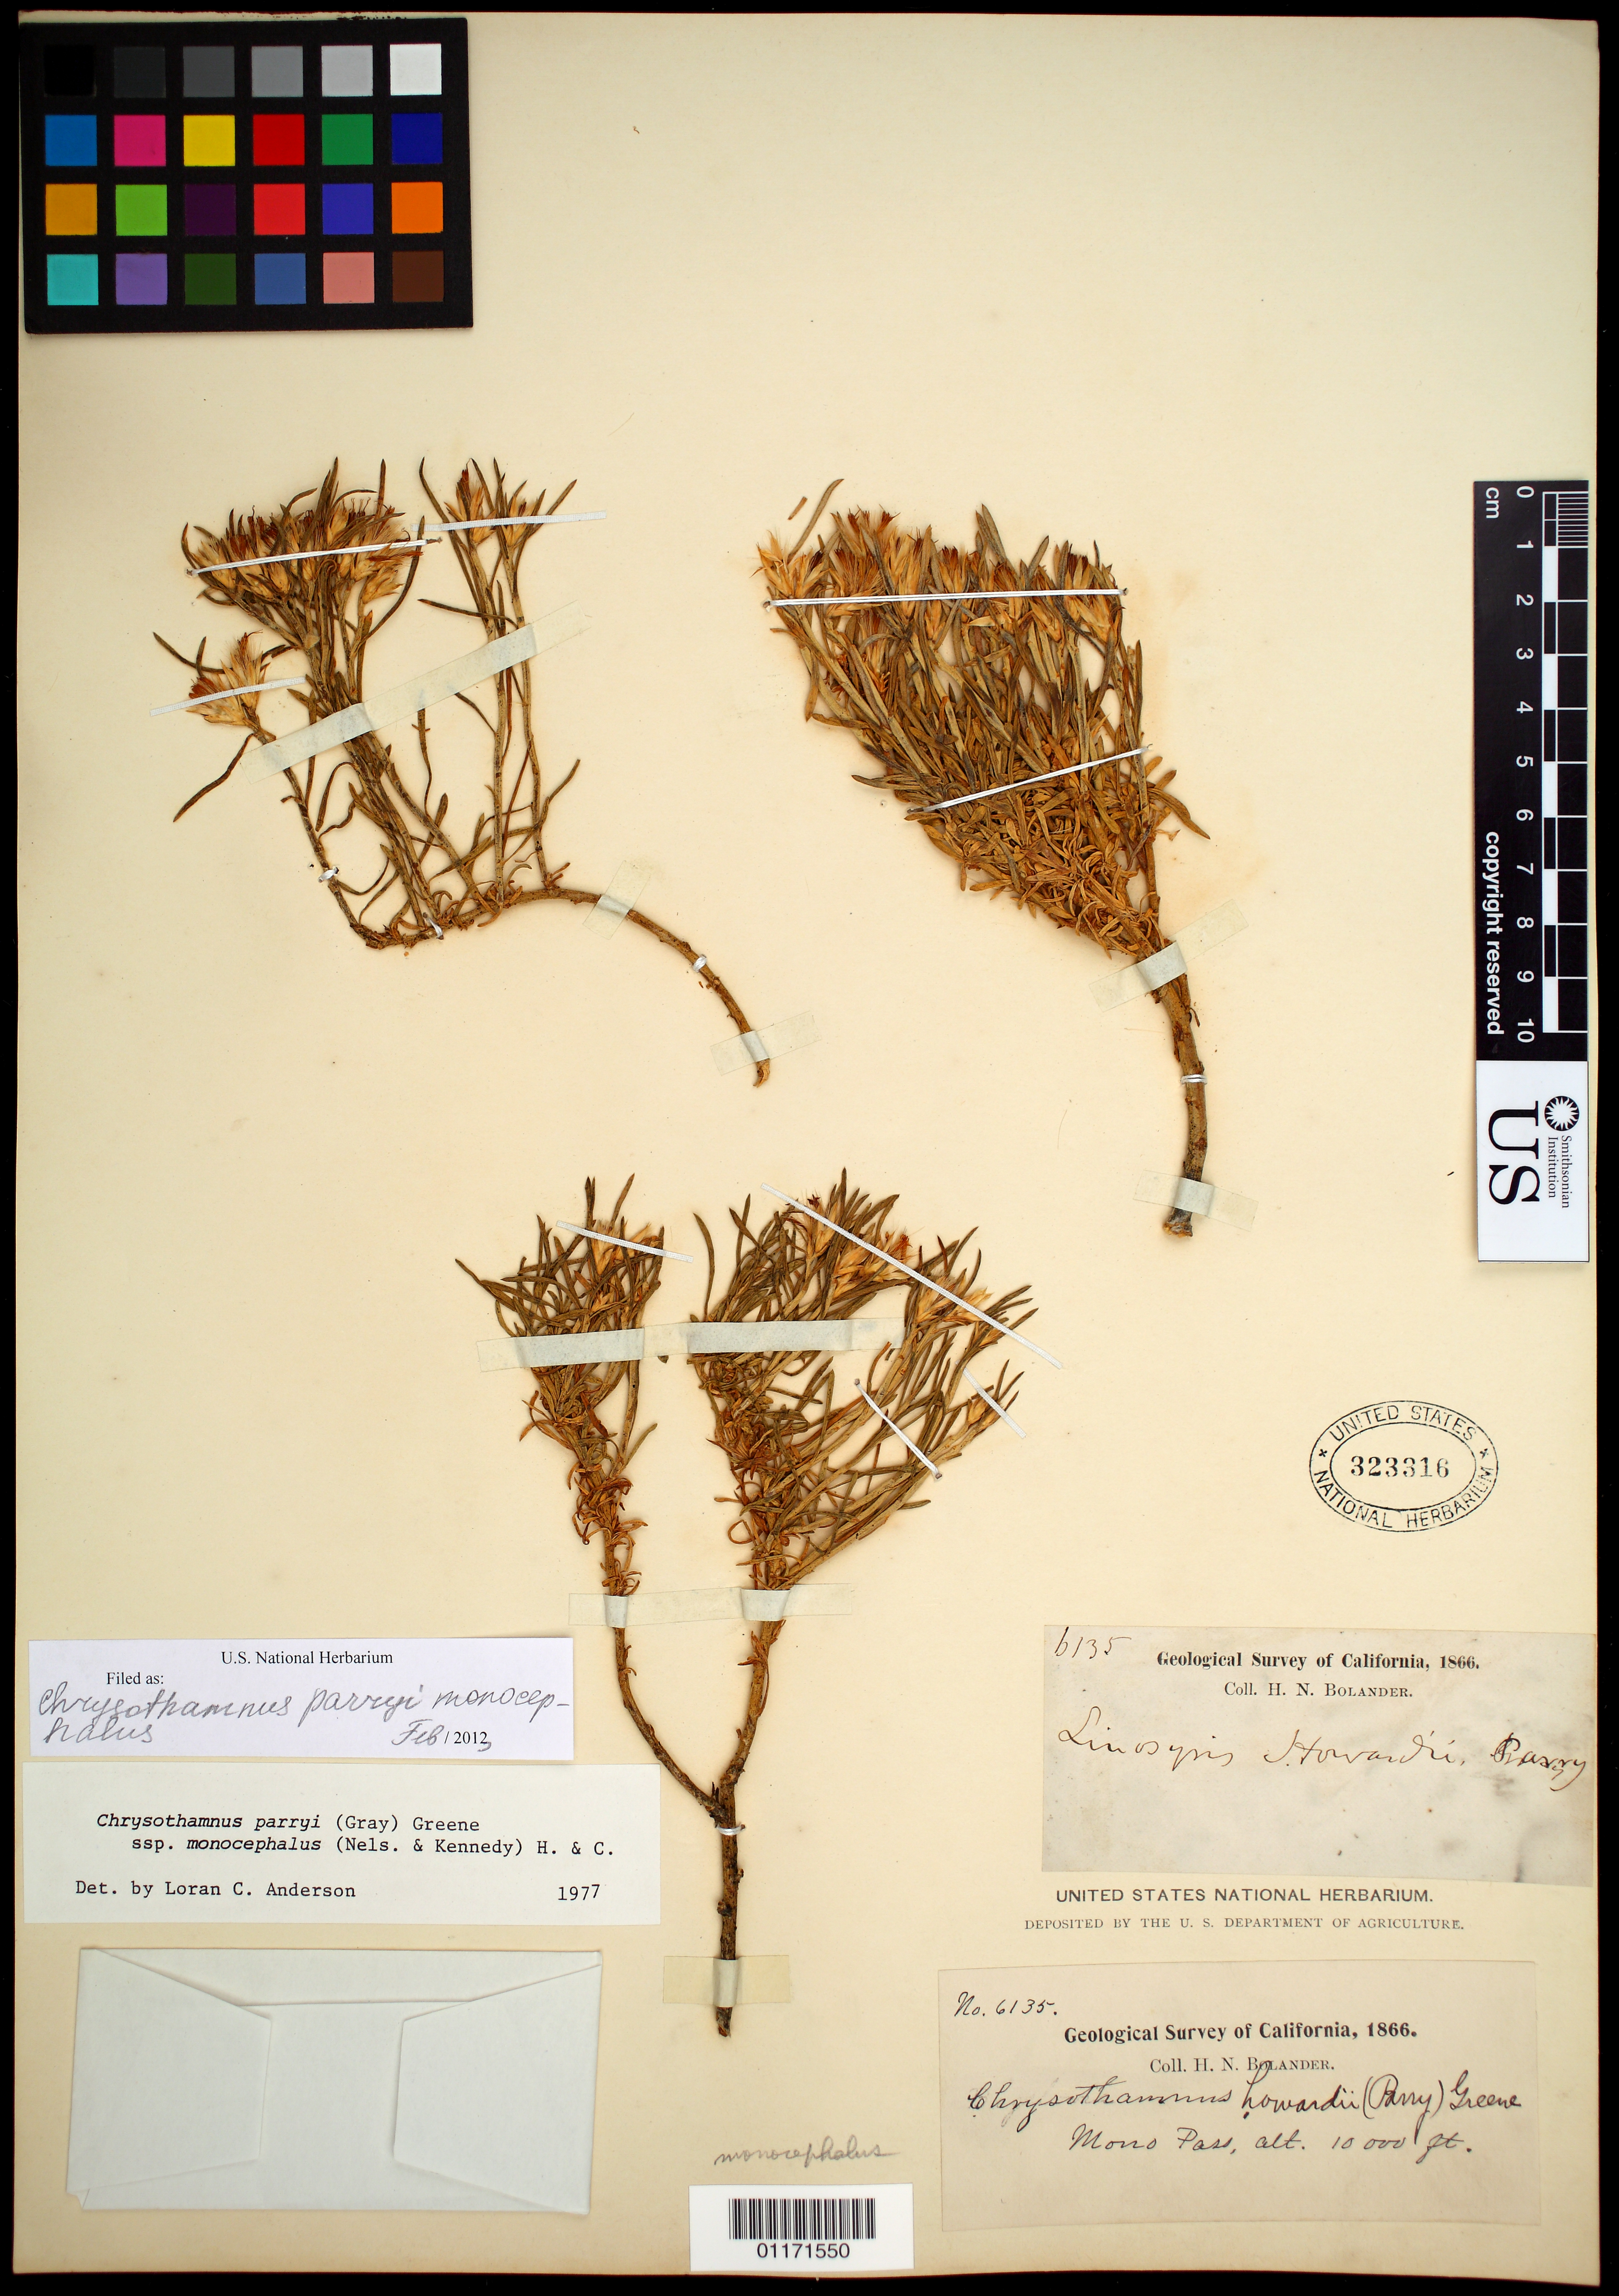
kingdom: Plantae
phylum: Tracheophyta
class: Magnoliopsida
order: Asterales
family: Asteraceae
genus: Ericameria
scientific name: Ericameria parryi var. monocephala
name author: (A. Nelson & P.B. Kenn.) G.L. Nesom & G.I. Baird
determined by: Urbatsch, Lowell E., Curator (LSU), Louisiana State University (UNITED STATES)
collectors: H. Bolander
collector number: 6135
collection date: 1866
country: United States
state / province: California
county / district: Mono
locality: Mono Pass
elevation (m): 3048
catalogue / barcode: US 323316